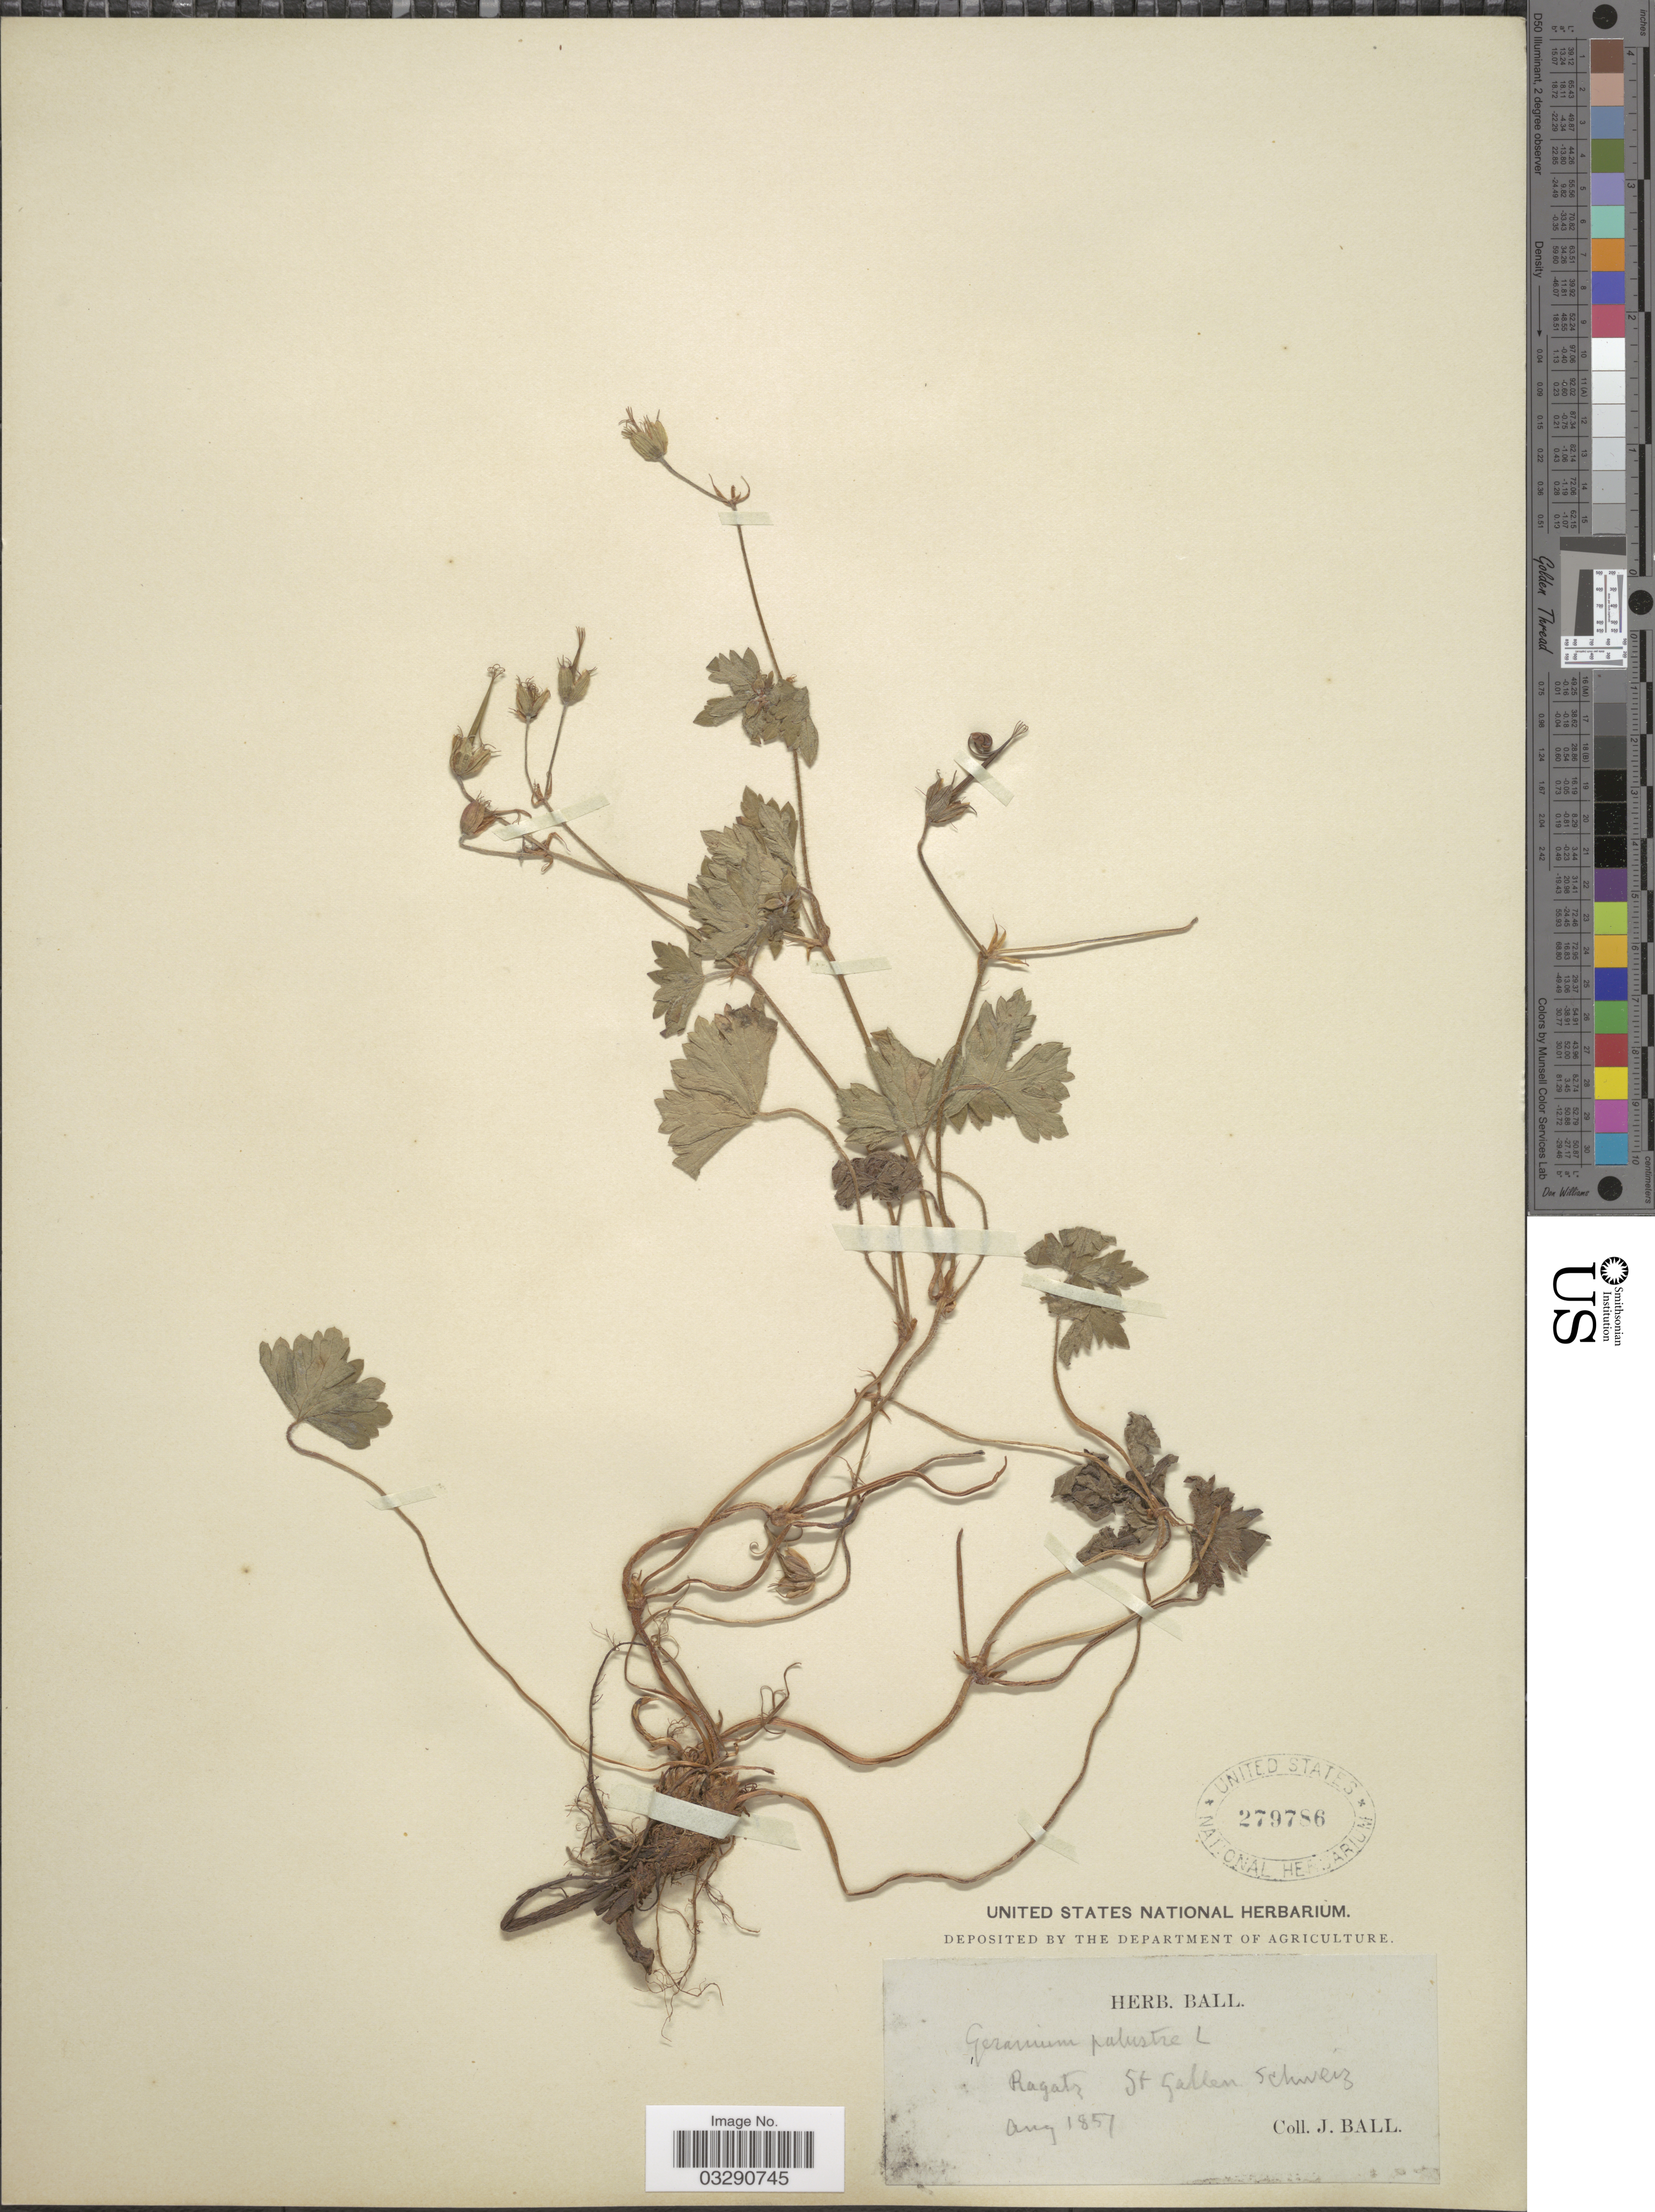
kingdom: Plantae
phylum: Tracheophyta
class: Magnoliopsida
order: Geraniales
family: Geraniaceae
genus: Geranium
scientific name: Geranium palustre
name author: L.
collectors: J. Ball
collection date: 1857-08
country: Switzerland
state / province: St. Gallen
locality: Ragatz St Gallen. Schweiz.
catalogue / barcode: US 279786